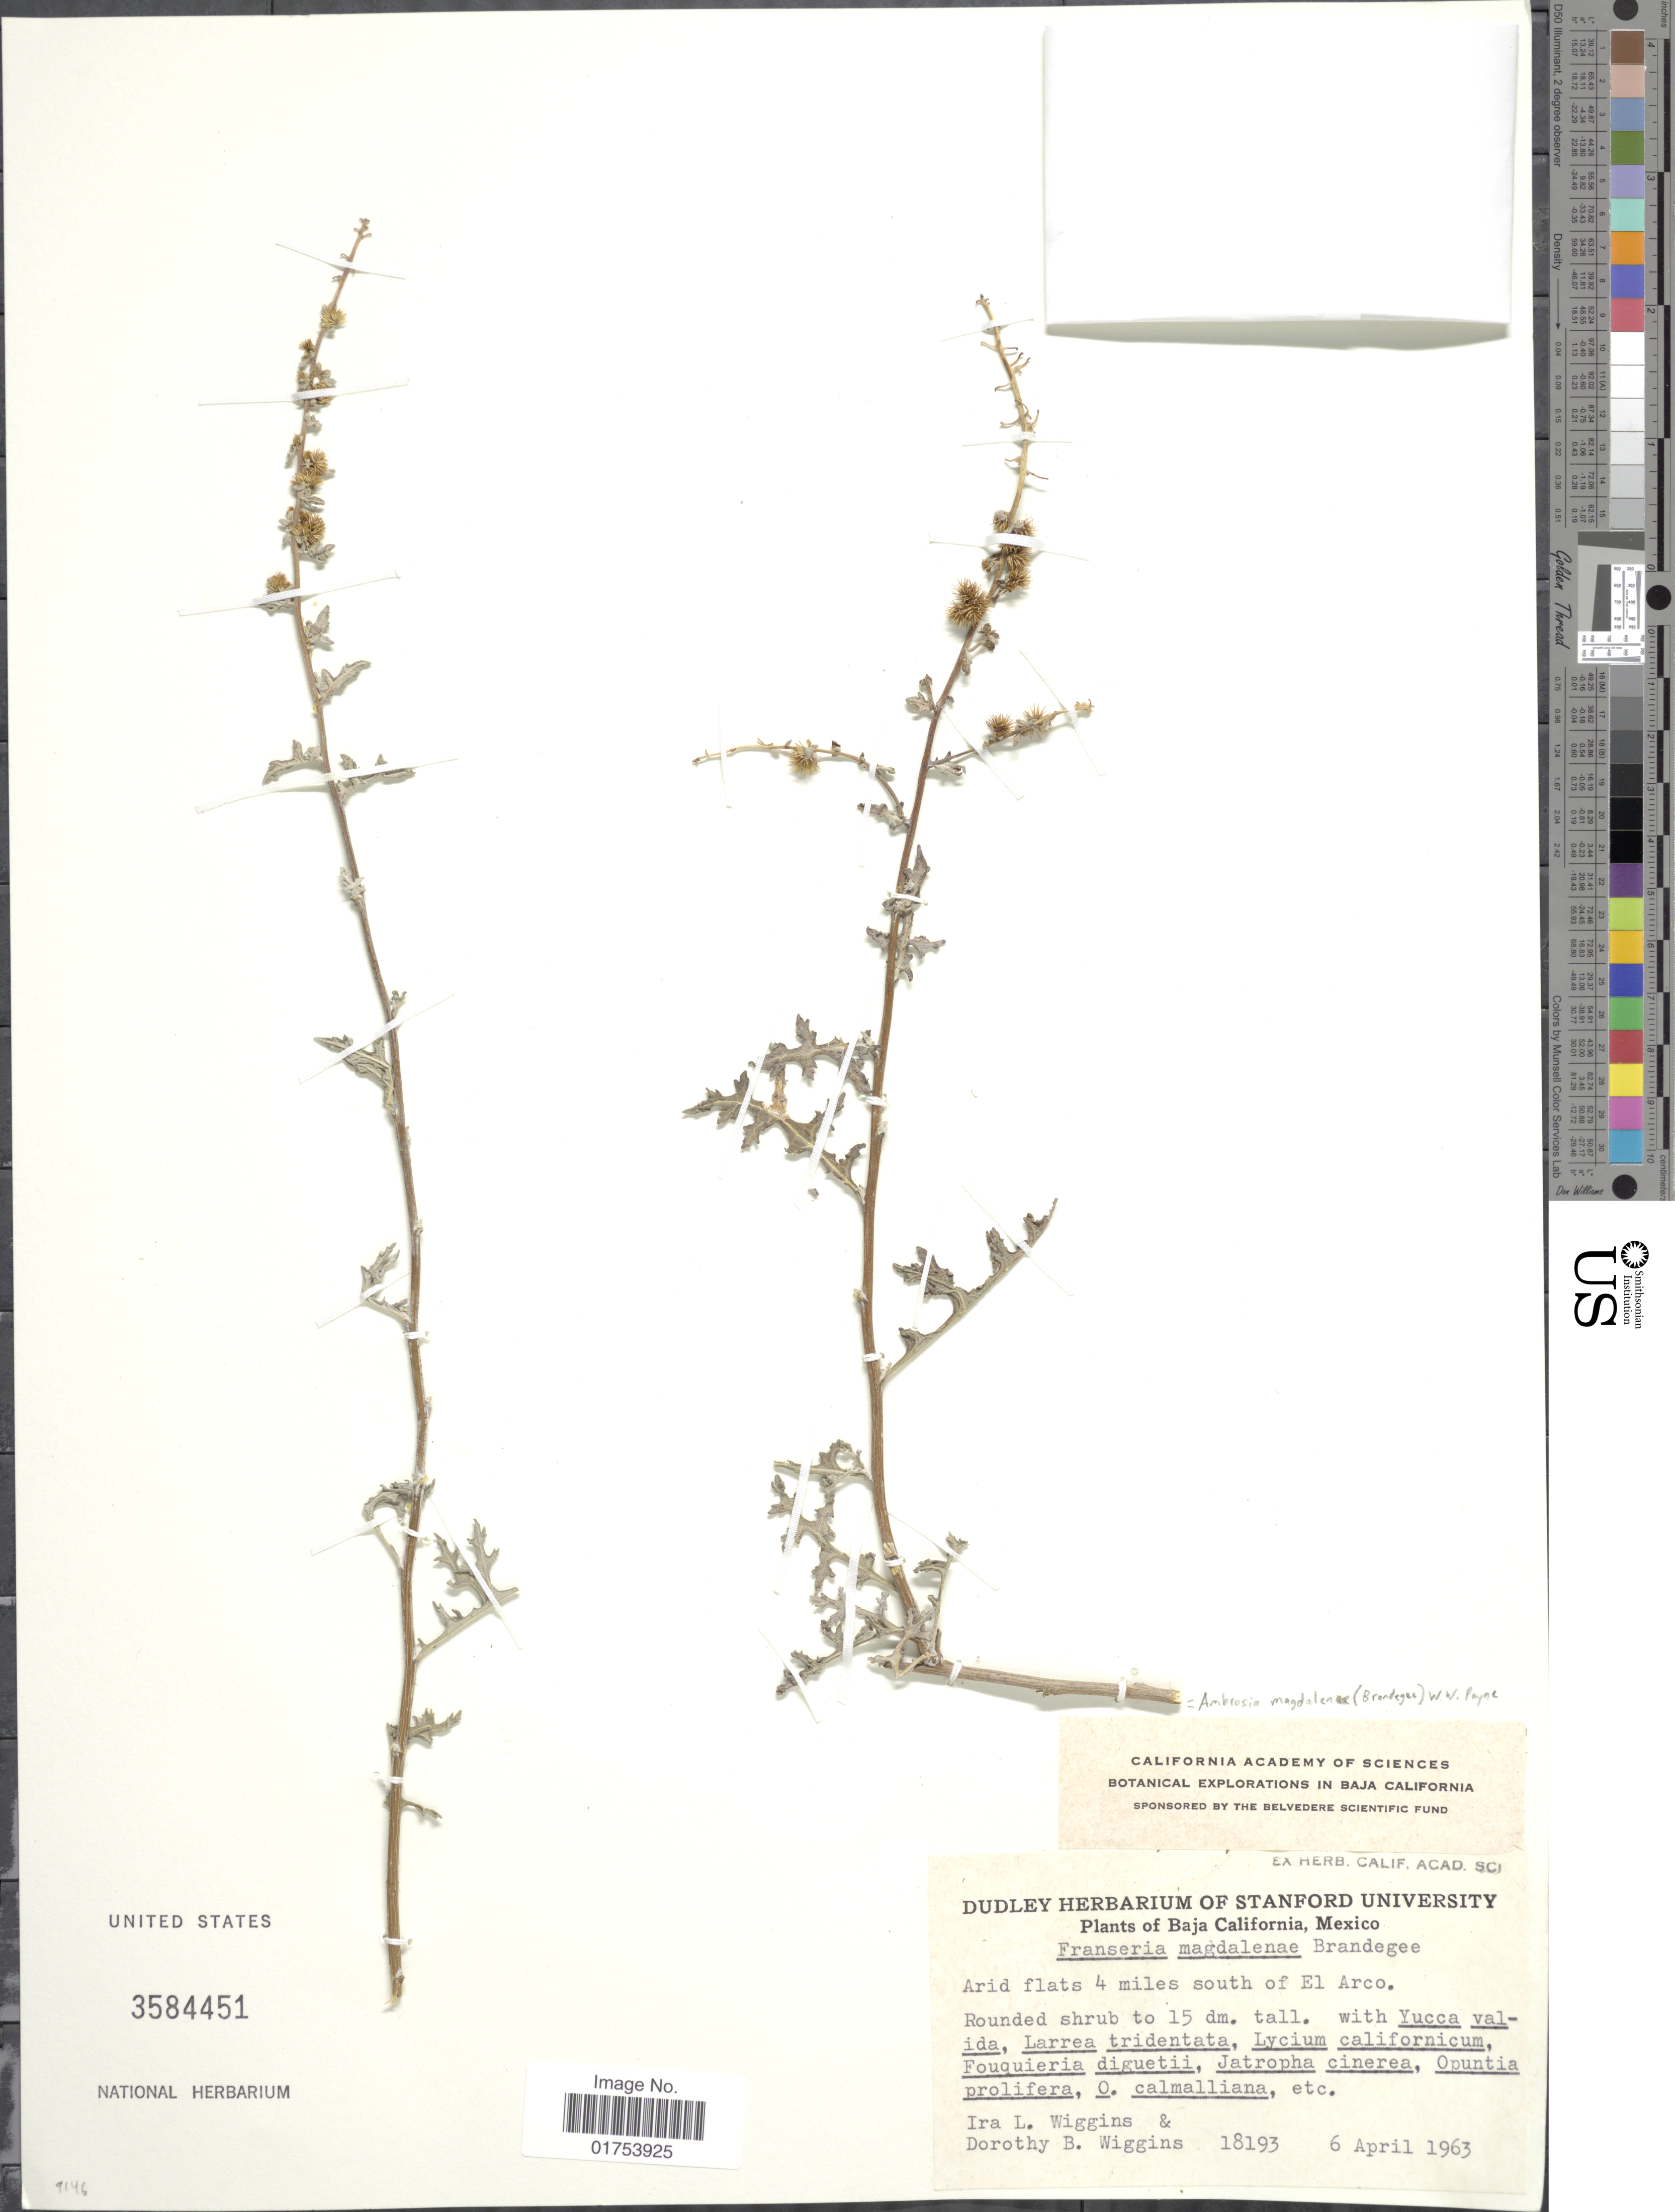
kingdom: Plantae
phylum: Tracheophyta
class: Magnoliopsida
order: Asterales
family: Asteraceae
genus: Ambrosia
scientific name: Ambrosia magdalenae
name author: Brandegee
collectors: I. L. Wiggins & D. B. Wiggins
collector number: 18193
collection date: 1963-04-06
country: Mexico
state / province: Baja California Sur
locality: Arid flats 4 miles south of El Arco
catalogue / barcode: US 3584451